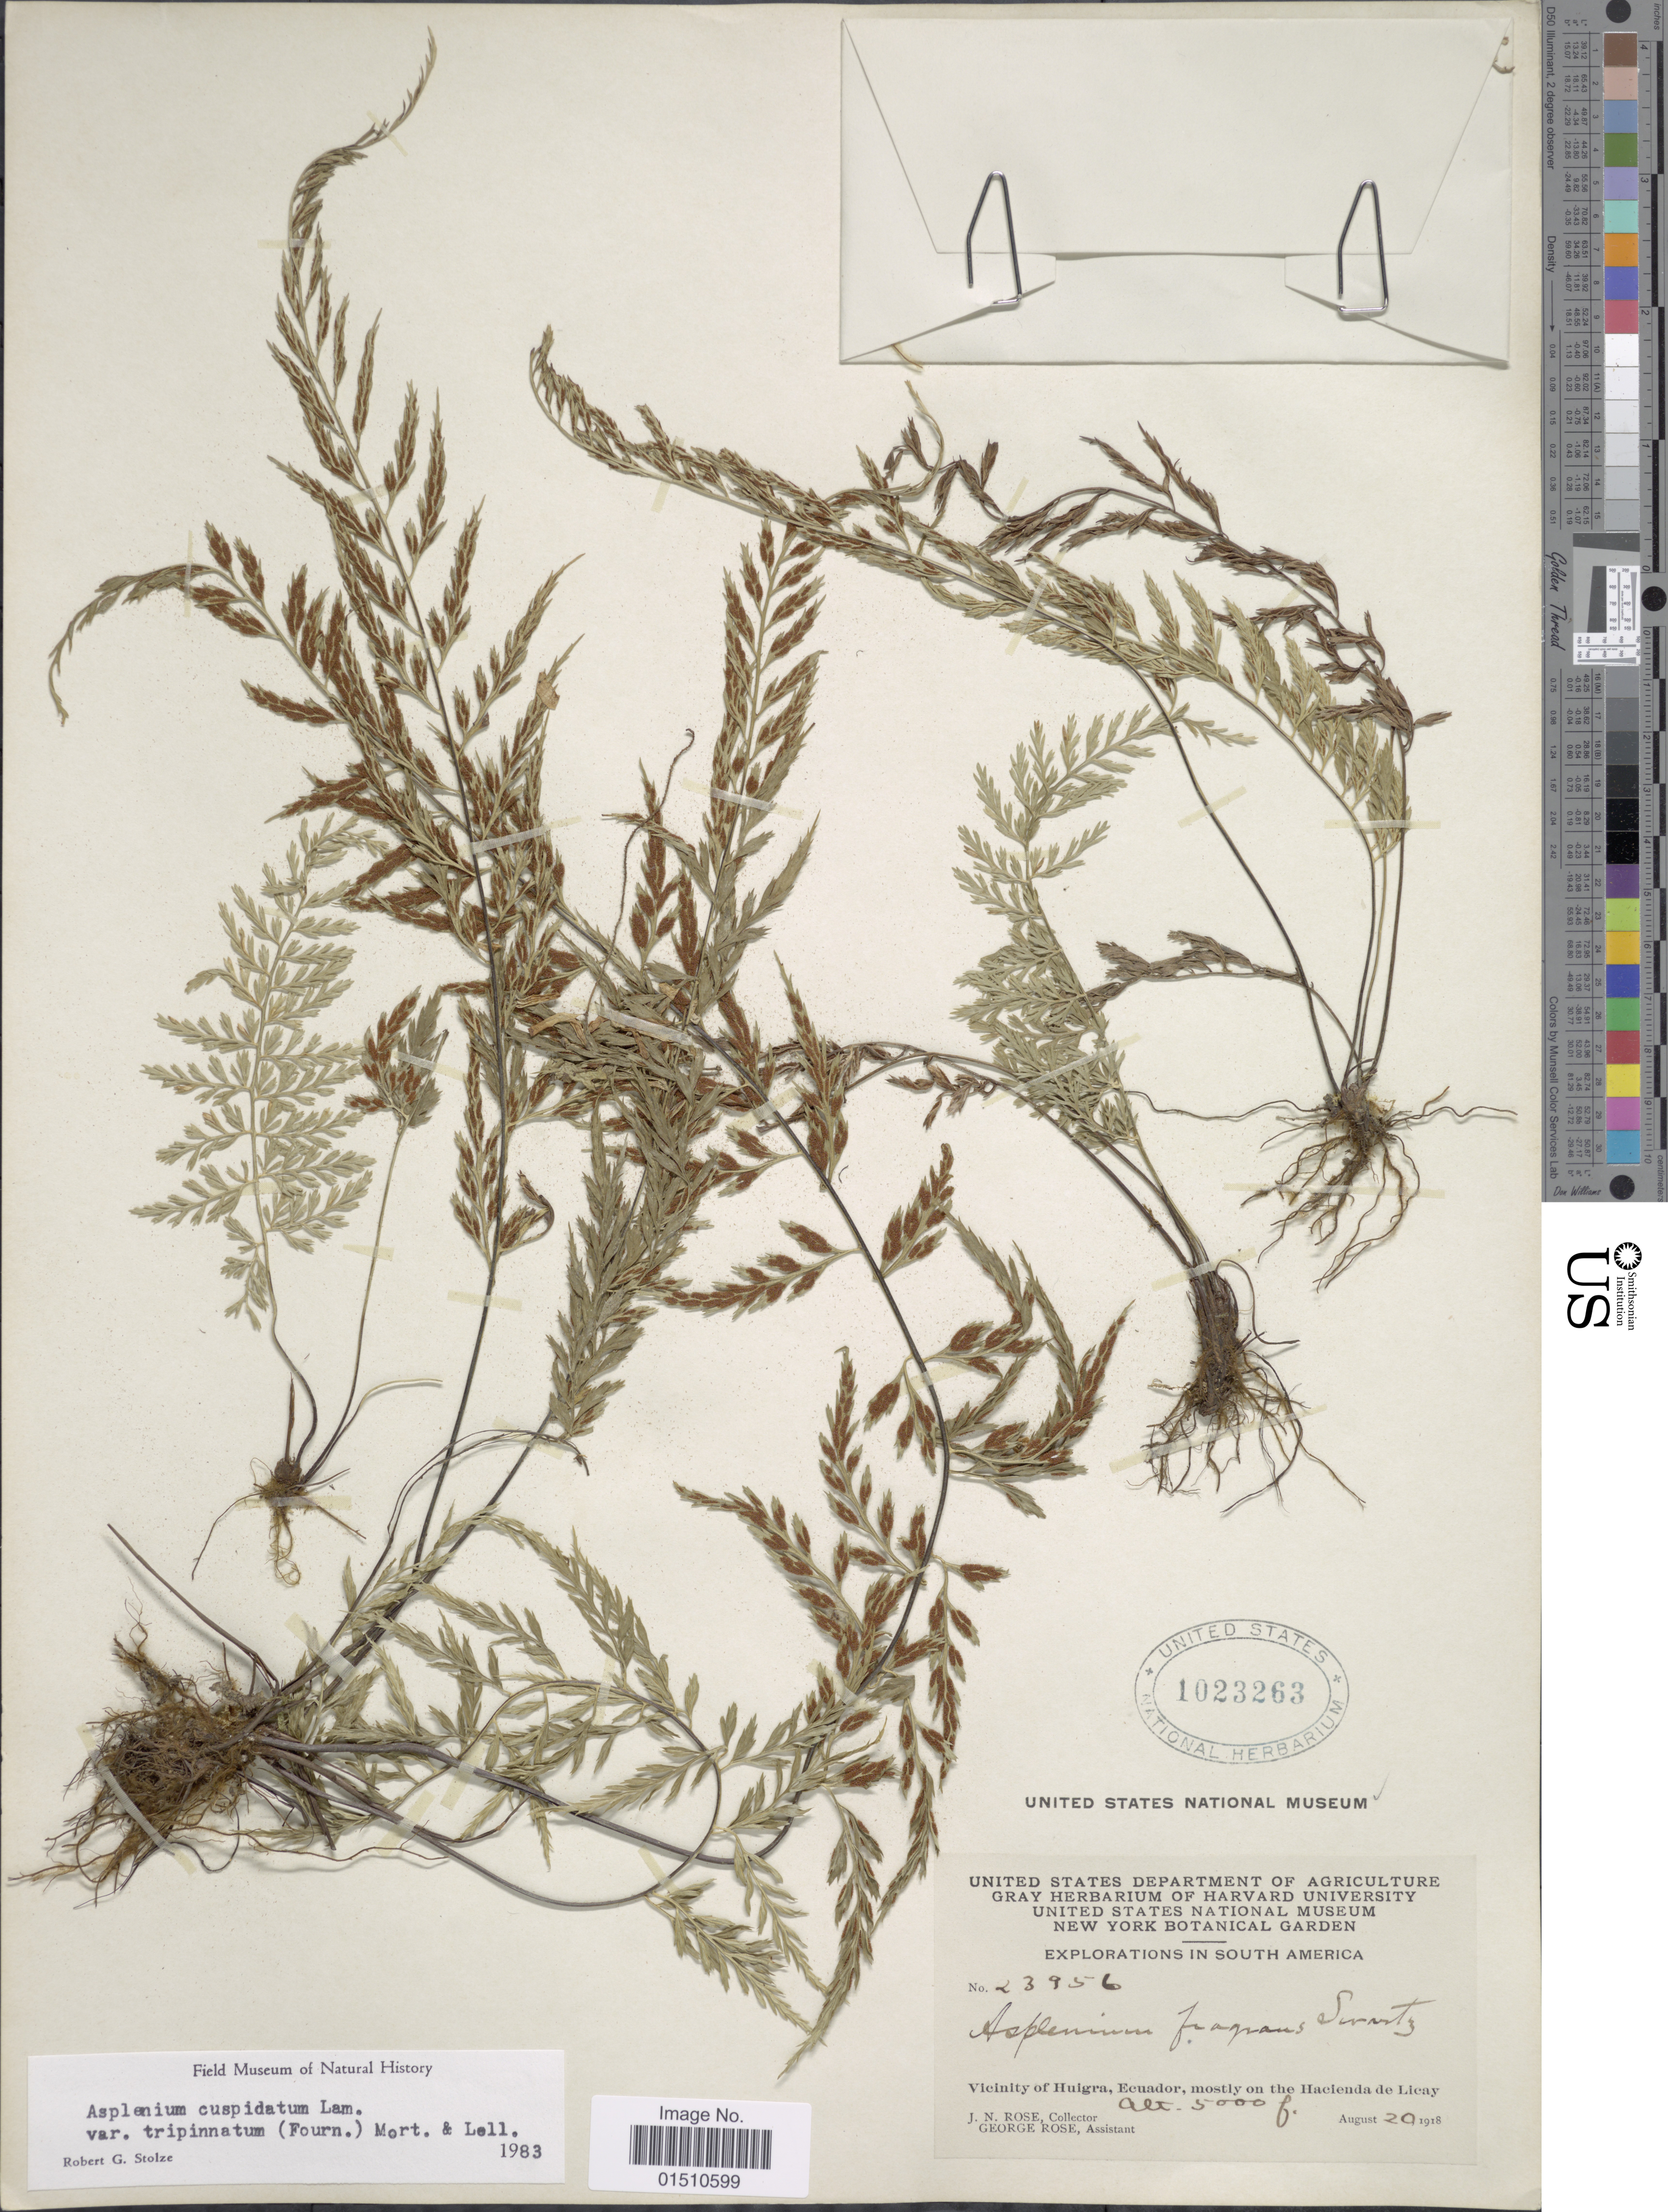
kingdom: Plantae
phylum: Tracheophyta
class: Polypodiopsida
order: Polypodiales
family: Aspleniaceae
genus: Asplenium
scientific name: Asplenium cuspidatum var. tripinnatum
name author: (E. Fourn.) C.V. Morton & Lellinger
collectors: J. N. Rose & G. Rose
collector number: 23956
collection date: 1918-08-20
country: Ecuador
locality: South America, Vicinity of Huigra, Ecuador, mostly on the Hacienda de Licay.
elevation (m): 1524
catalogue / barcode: US 1023263